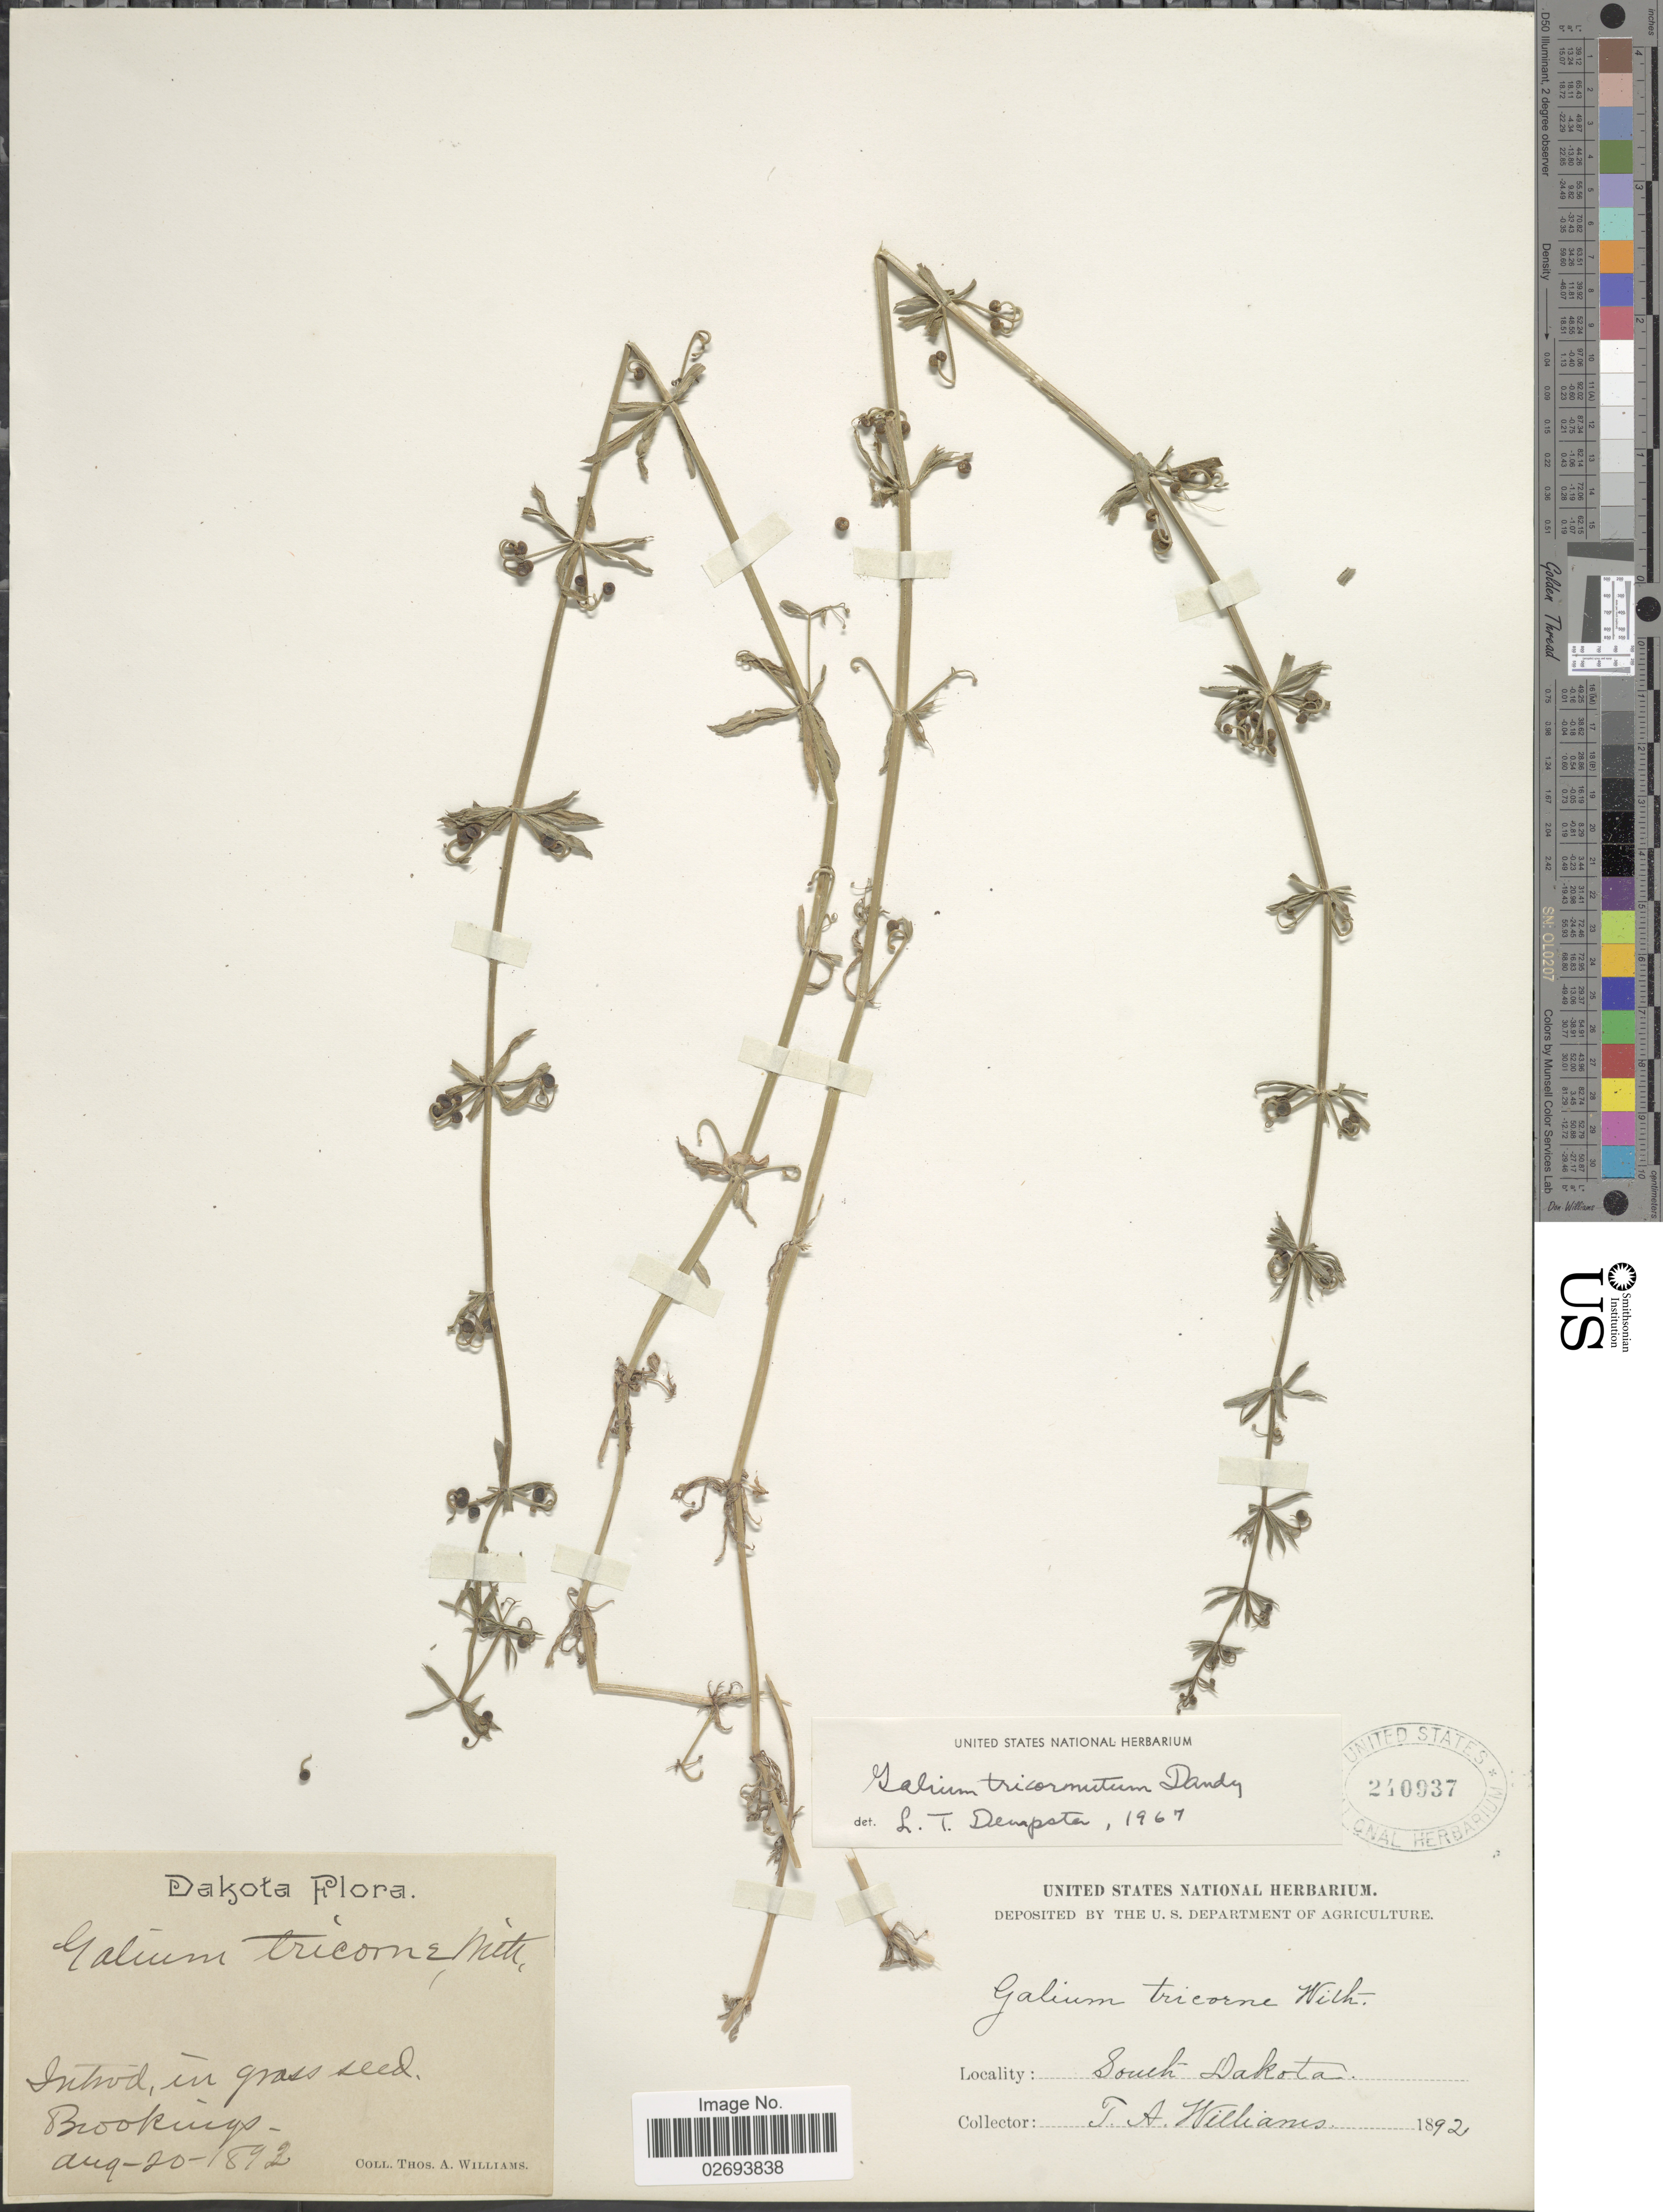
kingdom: Plantae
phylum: Tracheophyta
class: Magnoliopsida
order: Gentianales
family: Rubiaceae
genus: Galium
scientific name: Galium tricorne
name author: Stokes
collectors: T. A. Williams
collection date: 1892-08-20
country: United States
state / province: South Dakota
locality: Brookings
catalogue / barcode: US 240937